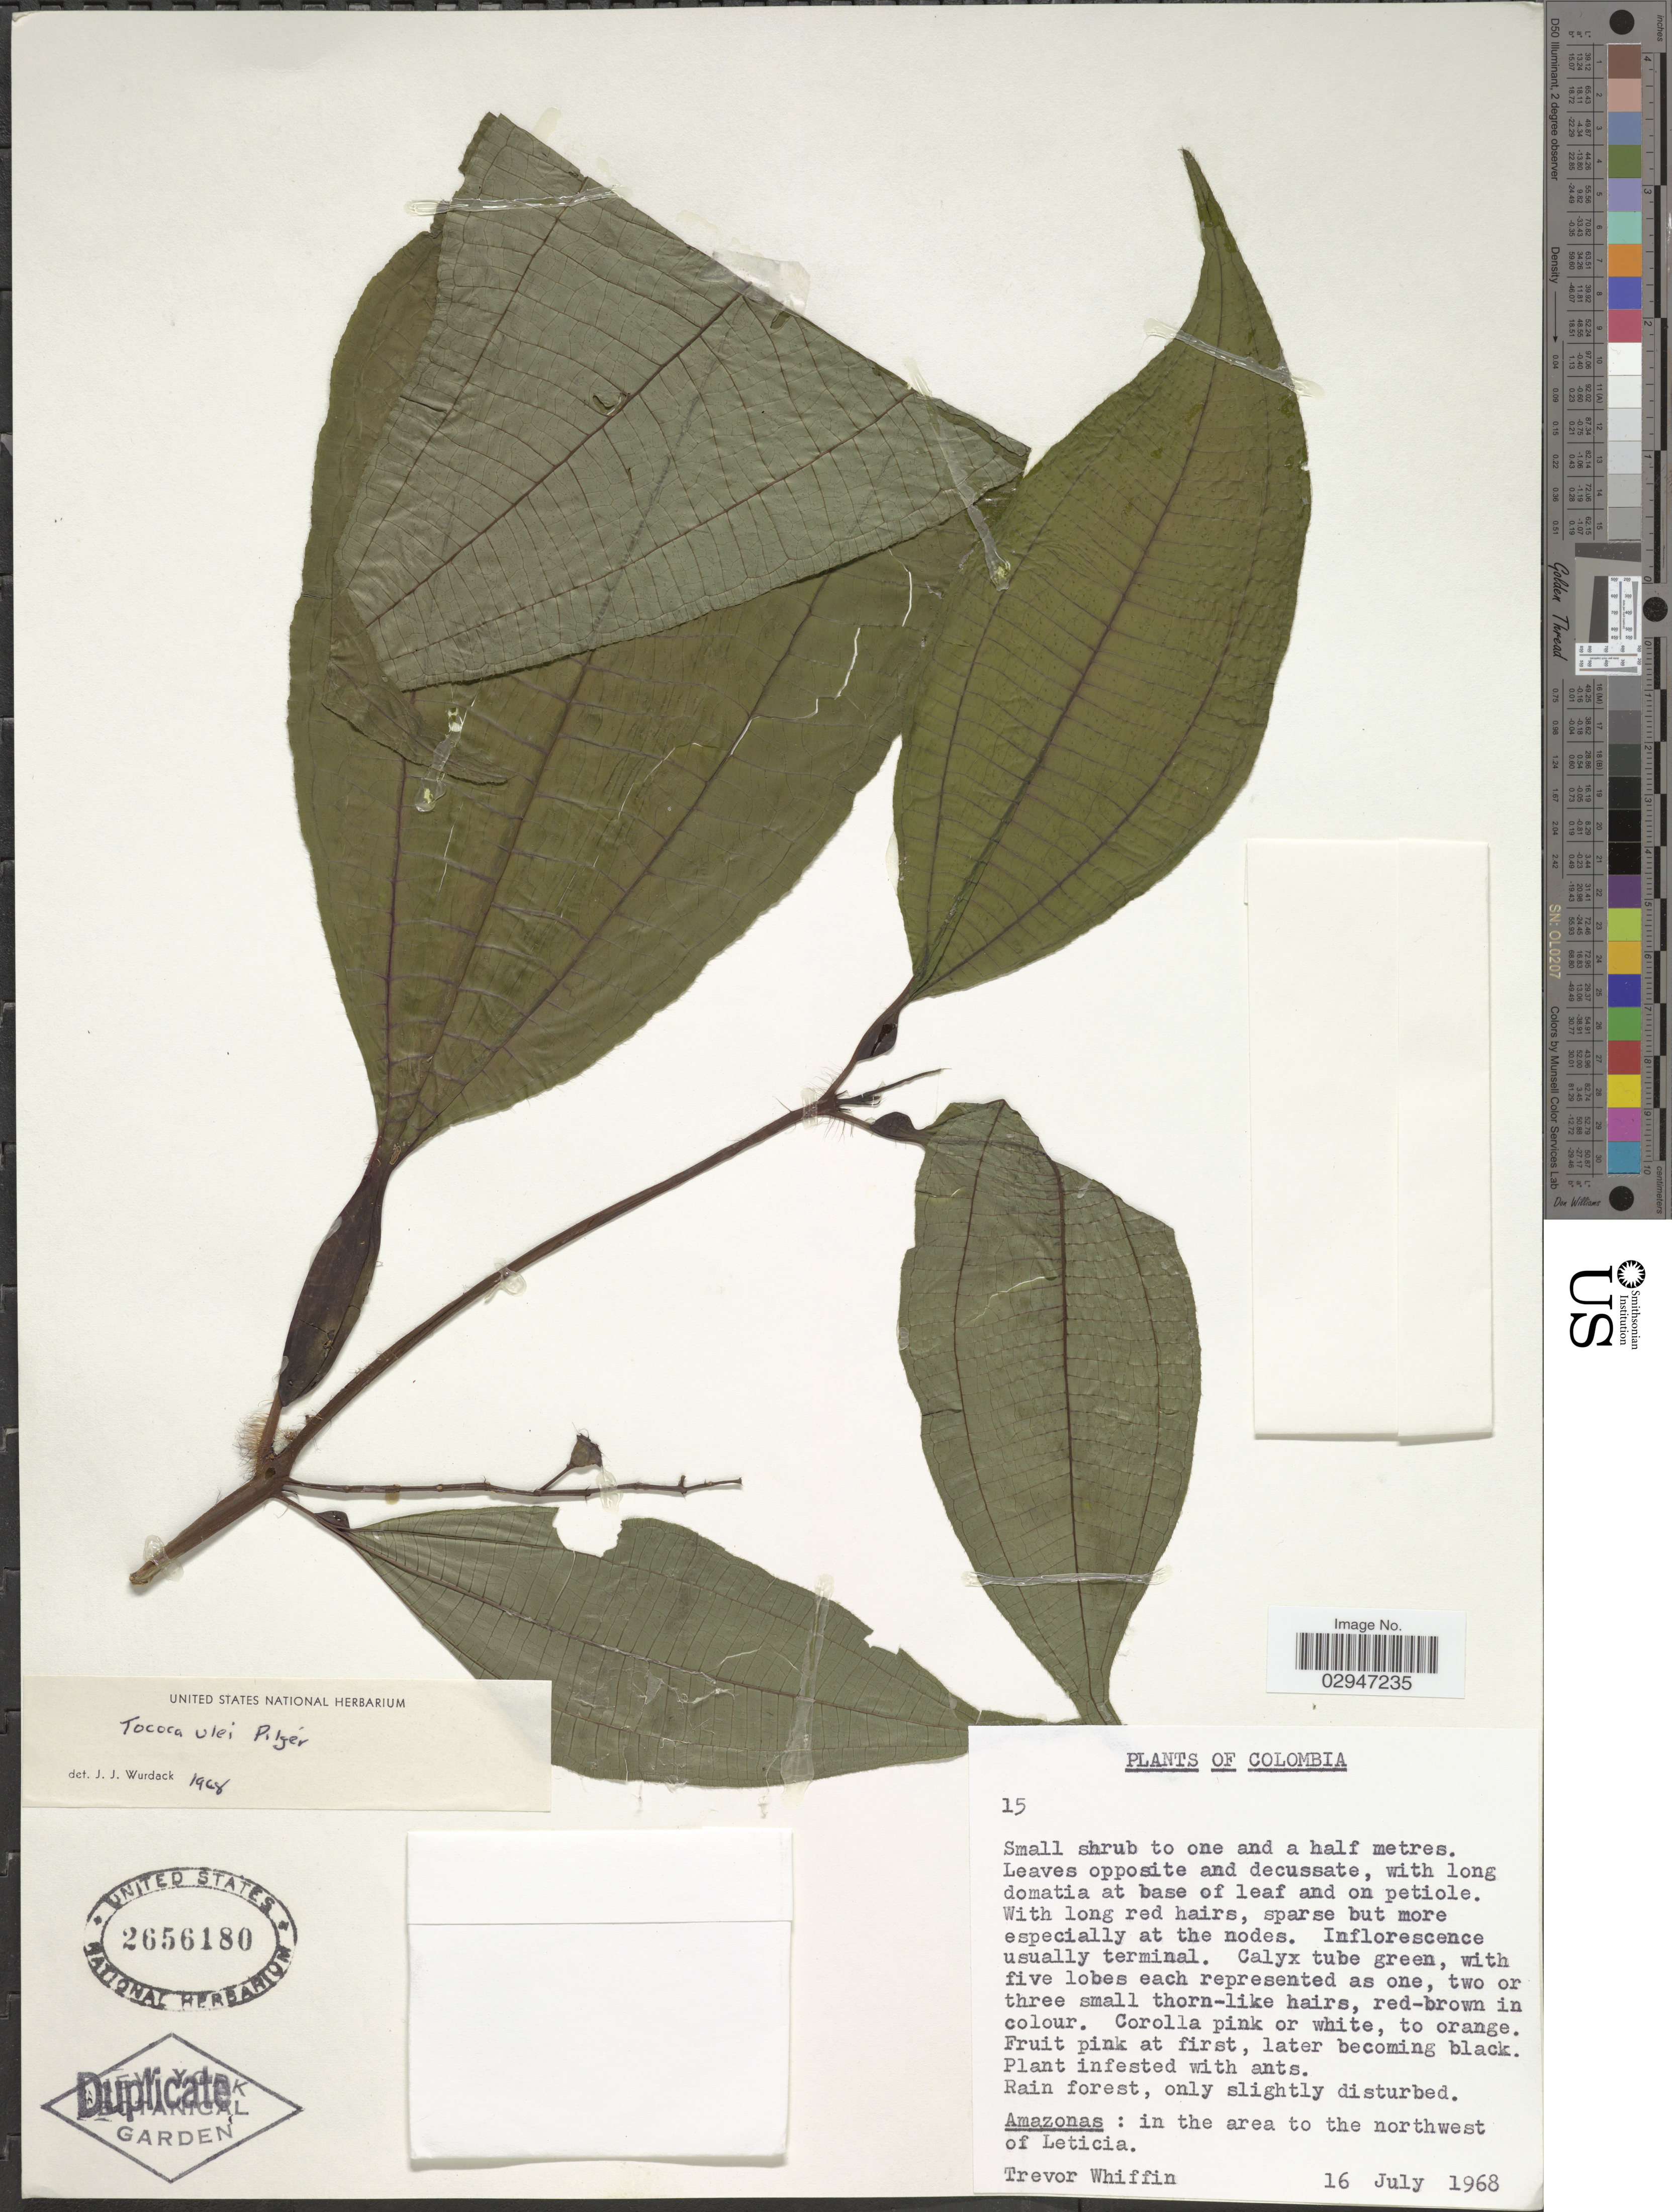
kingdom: Plantae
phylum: Tracheophyta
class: Magnoliopsida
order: Myrtales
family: Melastomataceae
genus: Tococa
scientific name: Tococa ulei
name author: Pilg.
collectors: T. P. Whiffin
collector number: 15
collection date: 1968-07-16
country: Colombia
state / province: Amazônas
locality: In the area to the northwest of Leticia.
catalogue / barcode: US 2656180